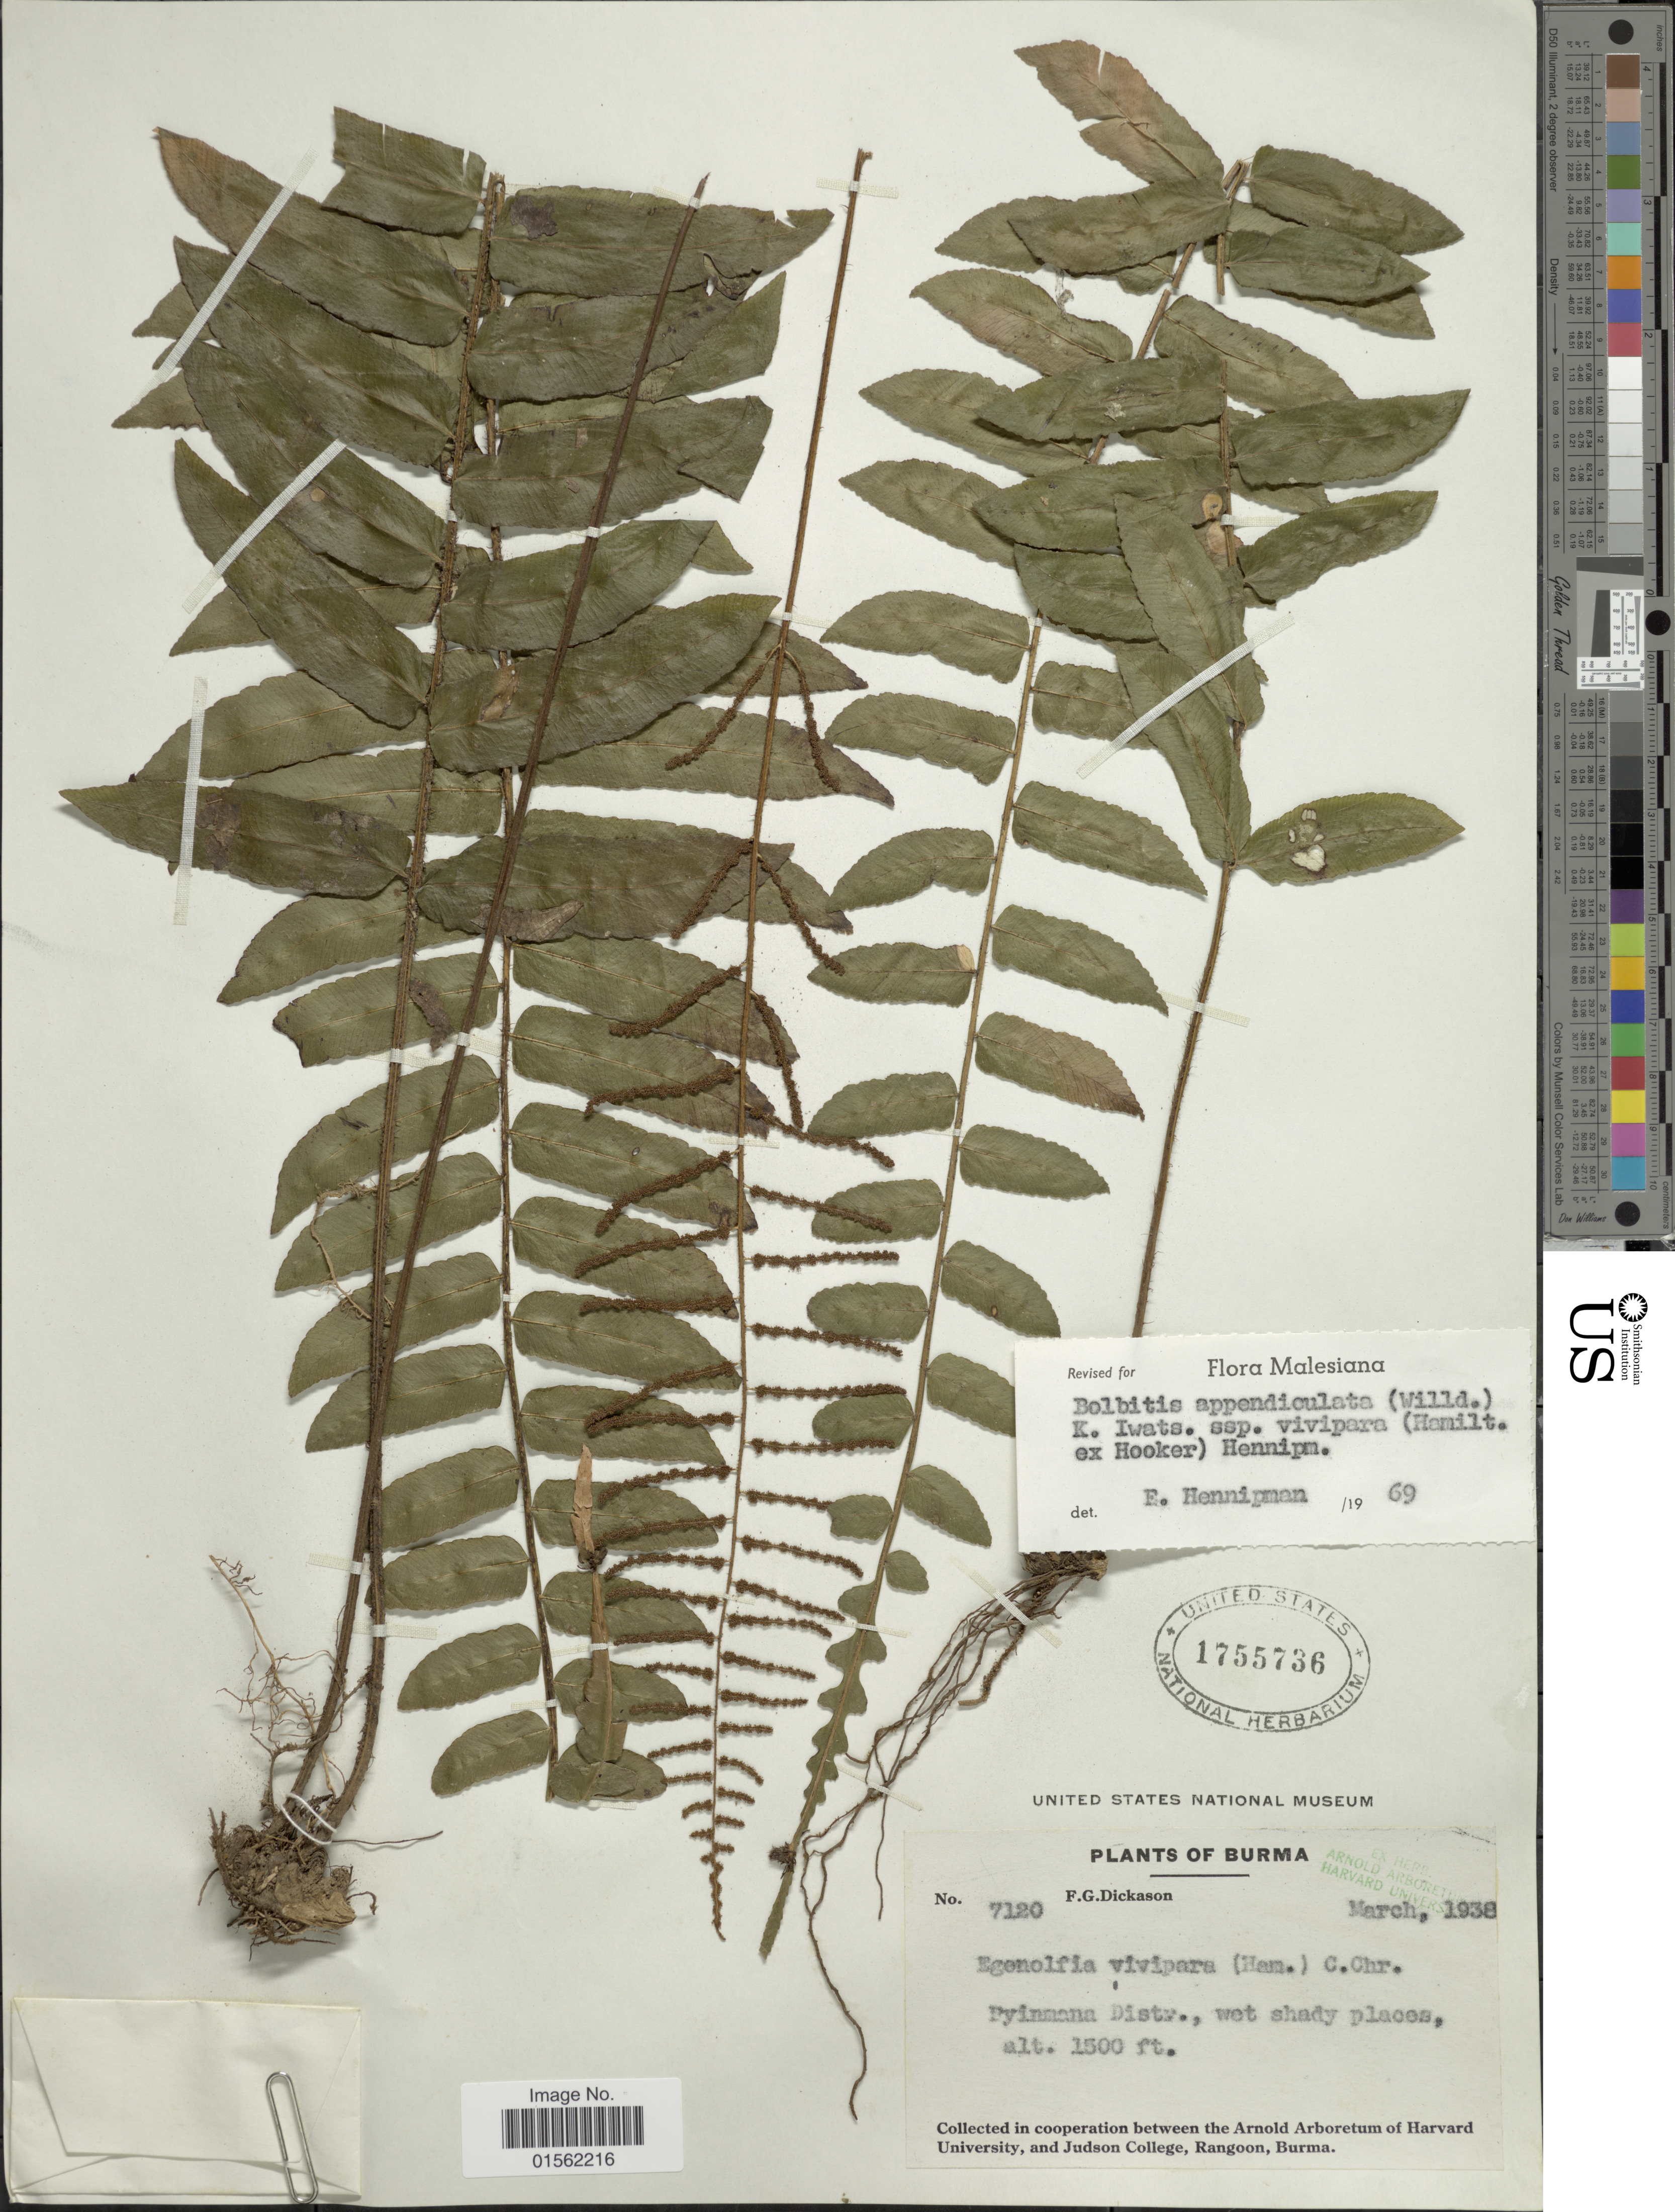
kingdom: Plantae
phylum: Tracheophyta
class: Polypodiopsida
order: Polypodiales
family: Dryopteridaceae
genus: Bolbitis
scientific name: Bolbitis appendiculata subsp. vivipara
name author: (Buch.-Ham. ex Hook.) Hennipman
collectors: F. Dickason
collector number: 7120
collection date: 1938-03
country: Myanmar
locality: Burma, Pyinmana Distr., wet shady places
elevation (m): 457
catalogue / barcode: US 1755736